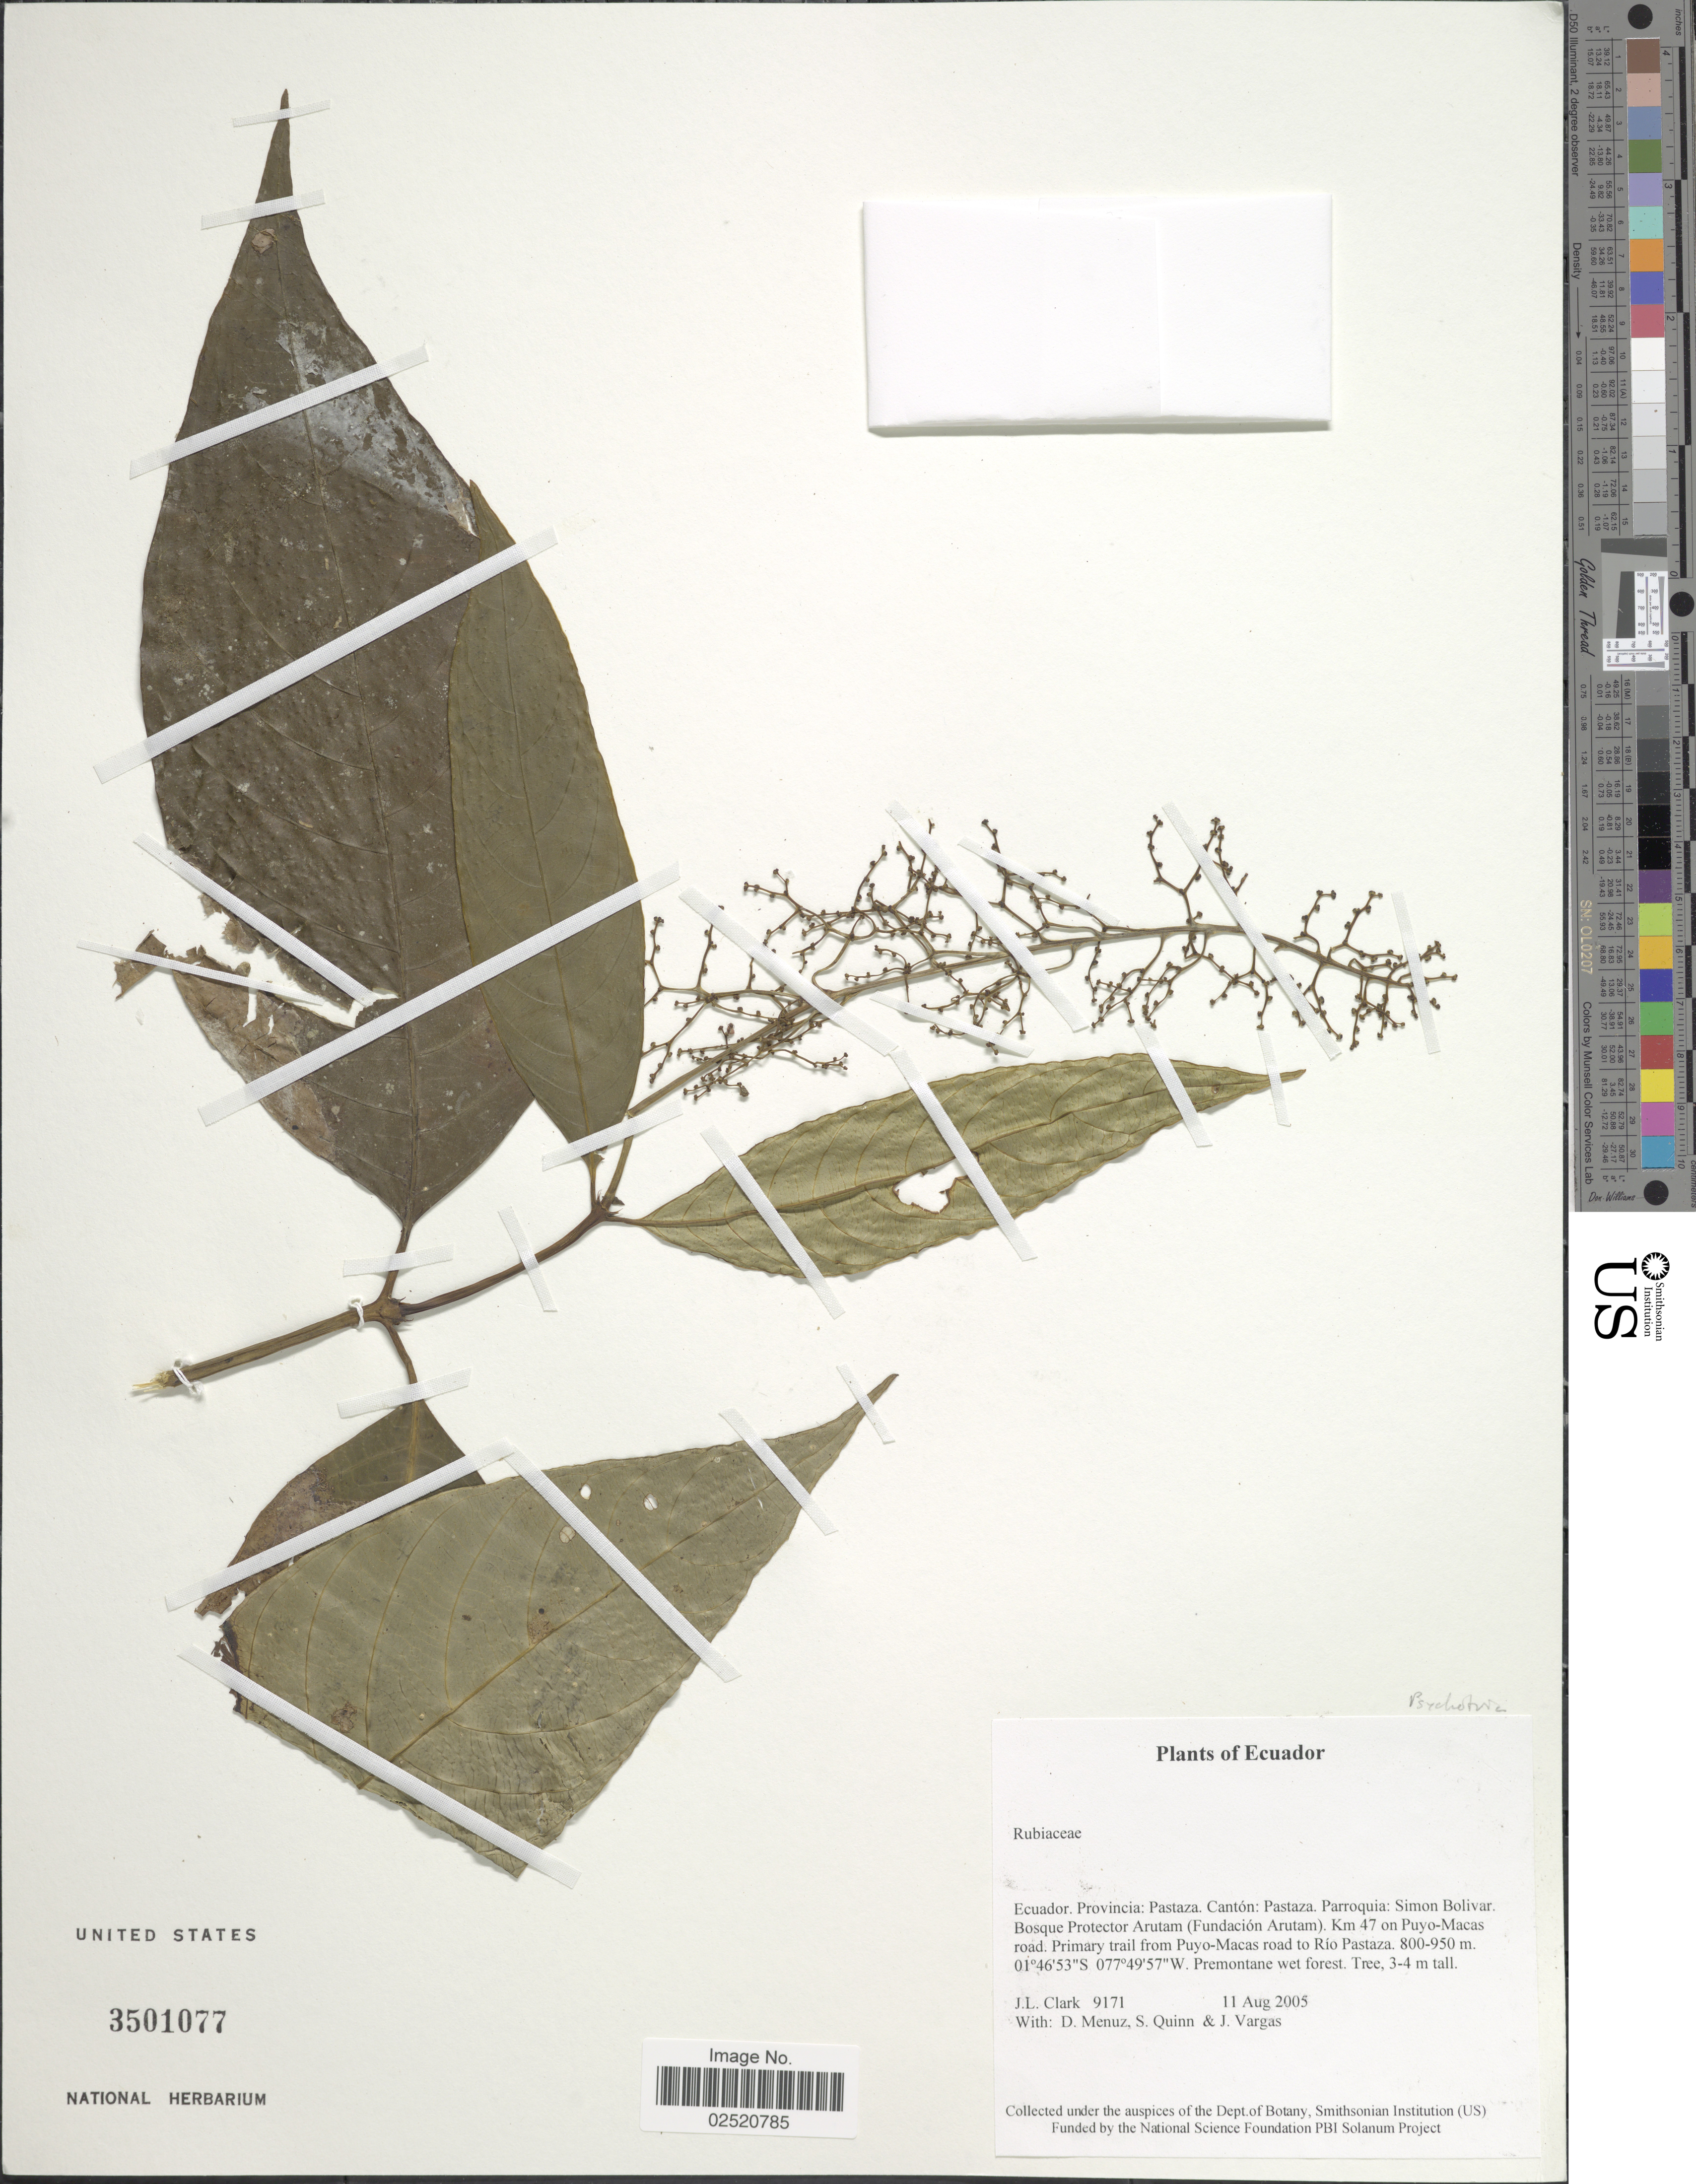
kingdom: Plantae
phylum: Tracheophyta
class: Magnoliopsida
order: Gentianales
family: Rubiaceae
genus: Psychotria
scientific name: Psychotria sp.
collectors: J. L. Clark, D. Menuz, S. Quinn & J. Vargas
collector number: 9171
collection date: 2005-08-11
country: Ecuador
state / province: Pastaza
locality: Canton: Pastaza, Parroquia: Simon Bolivar, Bosque Protector Arutam (Fundacion Arutam), Km 47 on Puyo-Macas road, primary trail from Puyo-macas road to Rio Pastaza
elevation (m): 800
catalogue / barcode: US 3501077